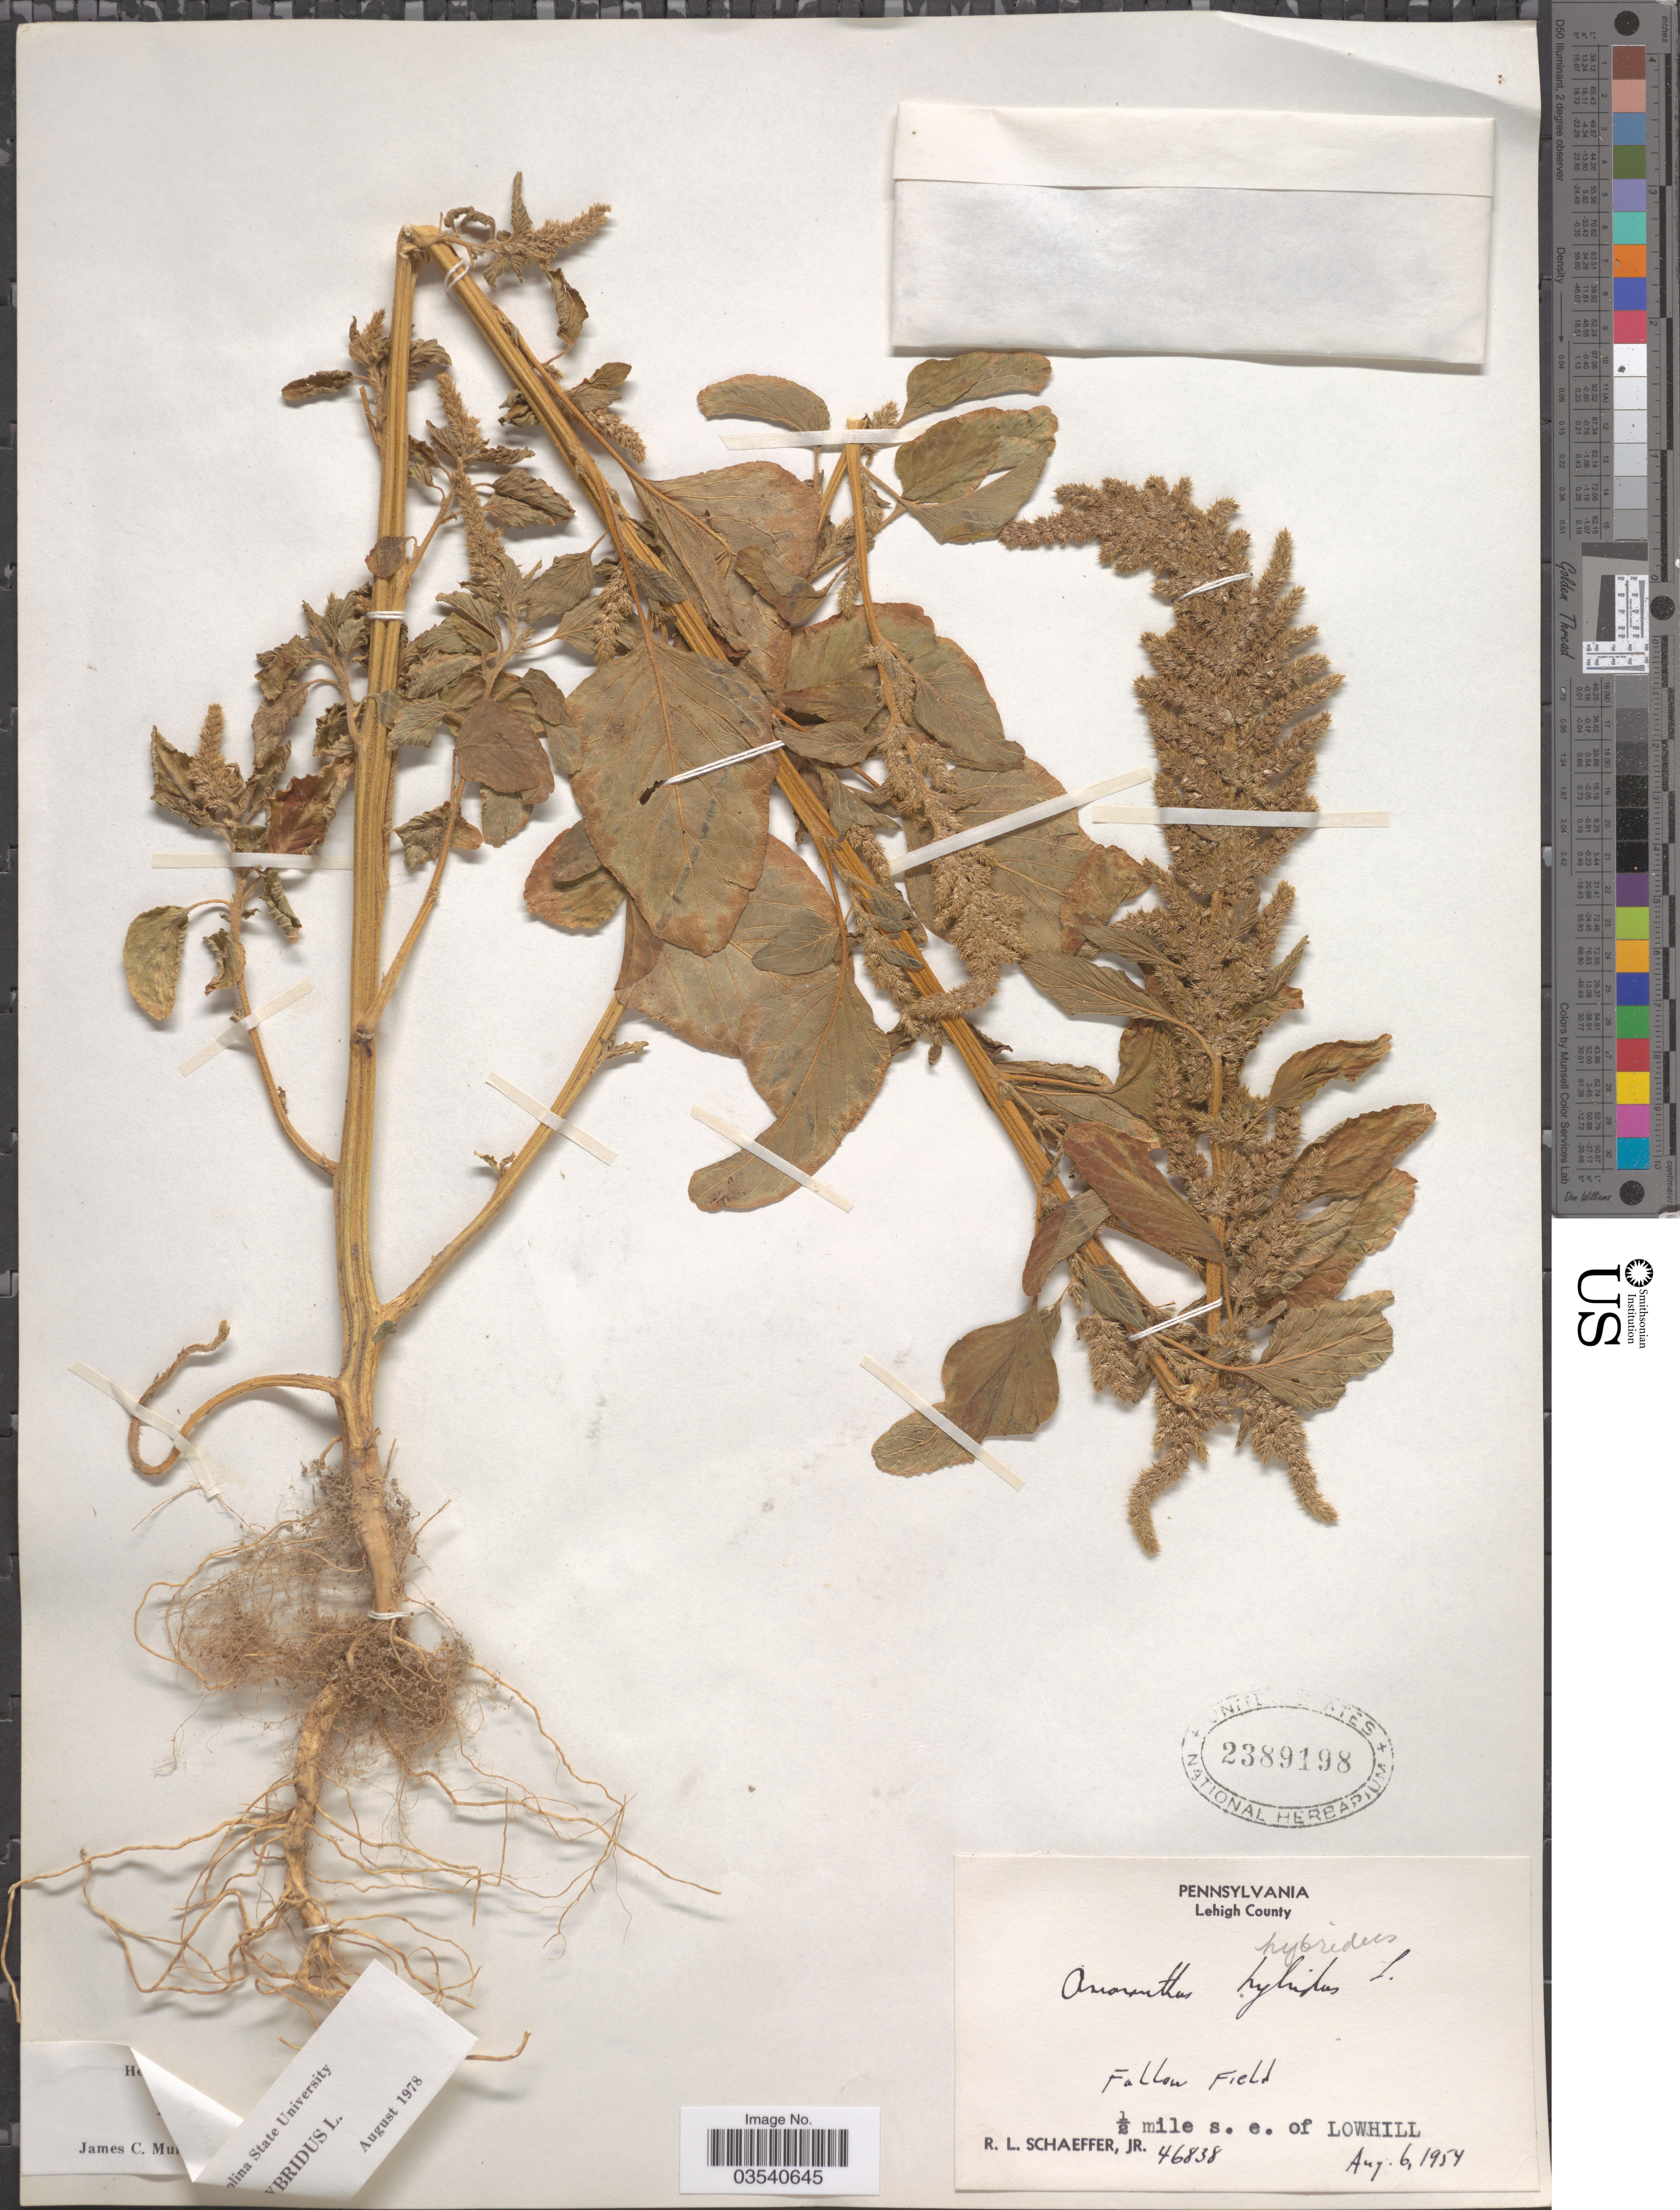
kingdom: Plantae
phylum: Tracheophyta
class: Magnoliopsida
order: Caryophyllales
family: Amaranthaceae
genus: Amaranthus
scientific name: Amaranthus hybridus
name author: L.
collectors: R. L. Schaeffer Jr.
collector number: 46838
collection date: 1954-08-06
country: United States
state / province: Pennsylvania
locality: Lehigh County. Fallow Field. ½ mile s. e. of Lowhill.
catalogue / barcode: US 2389198